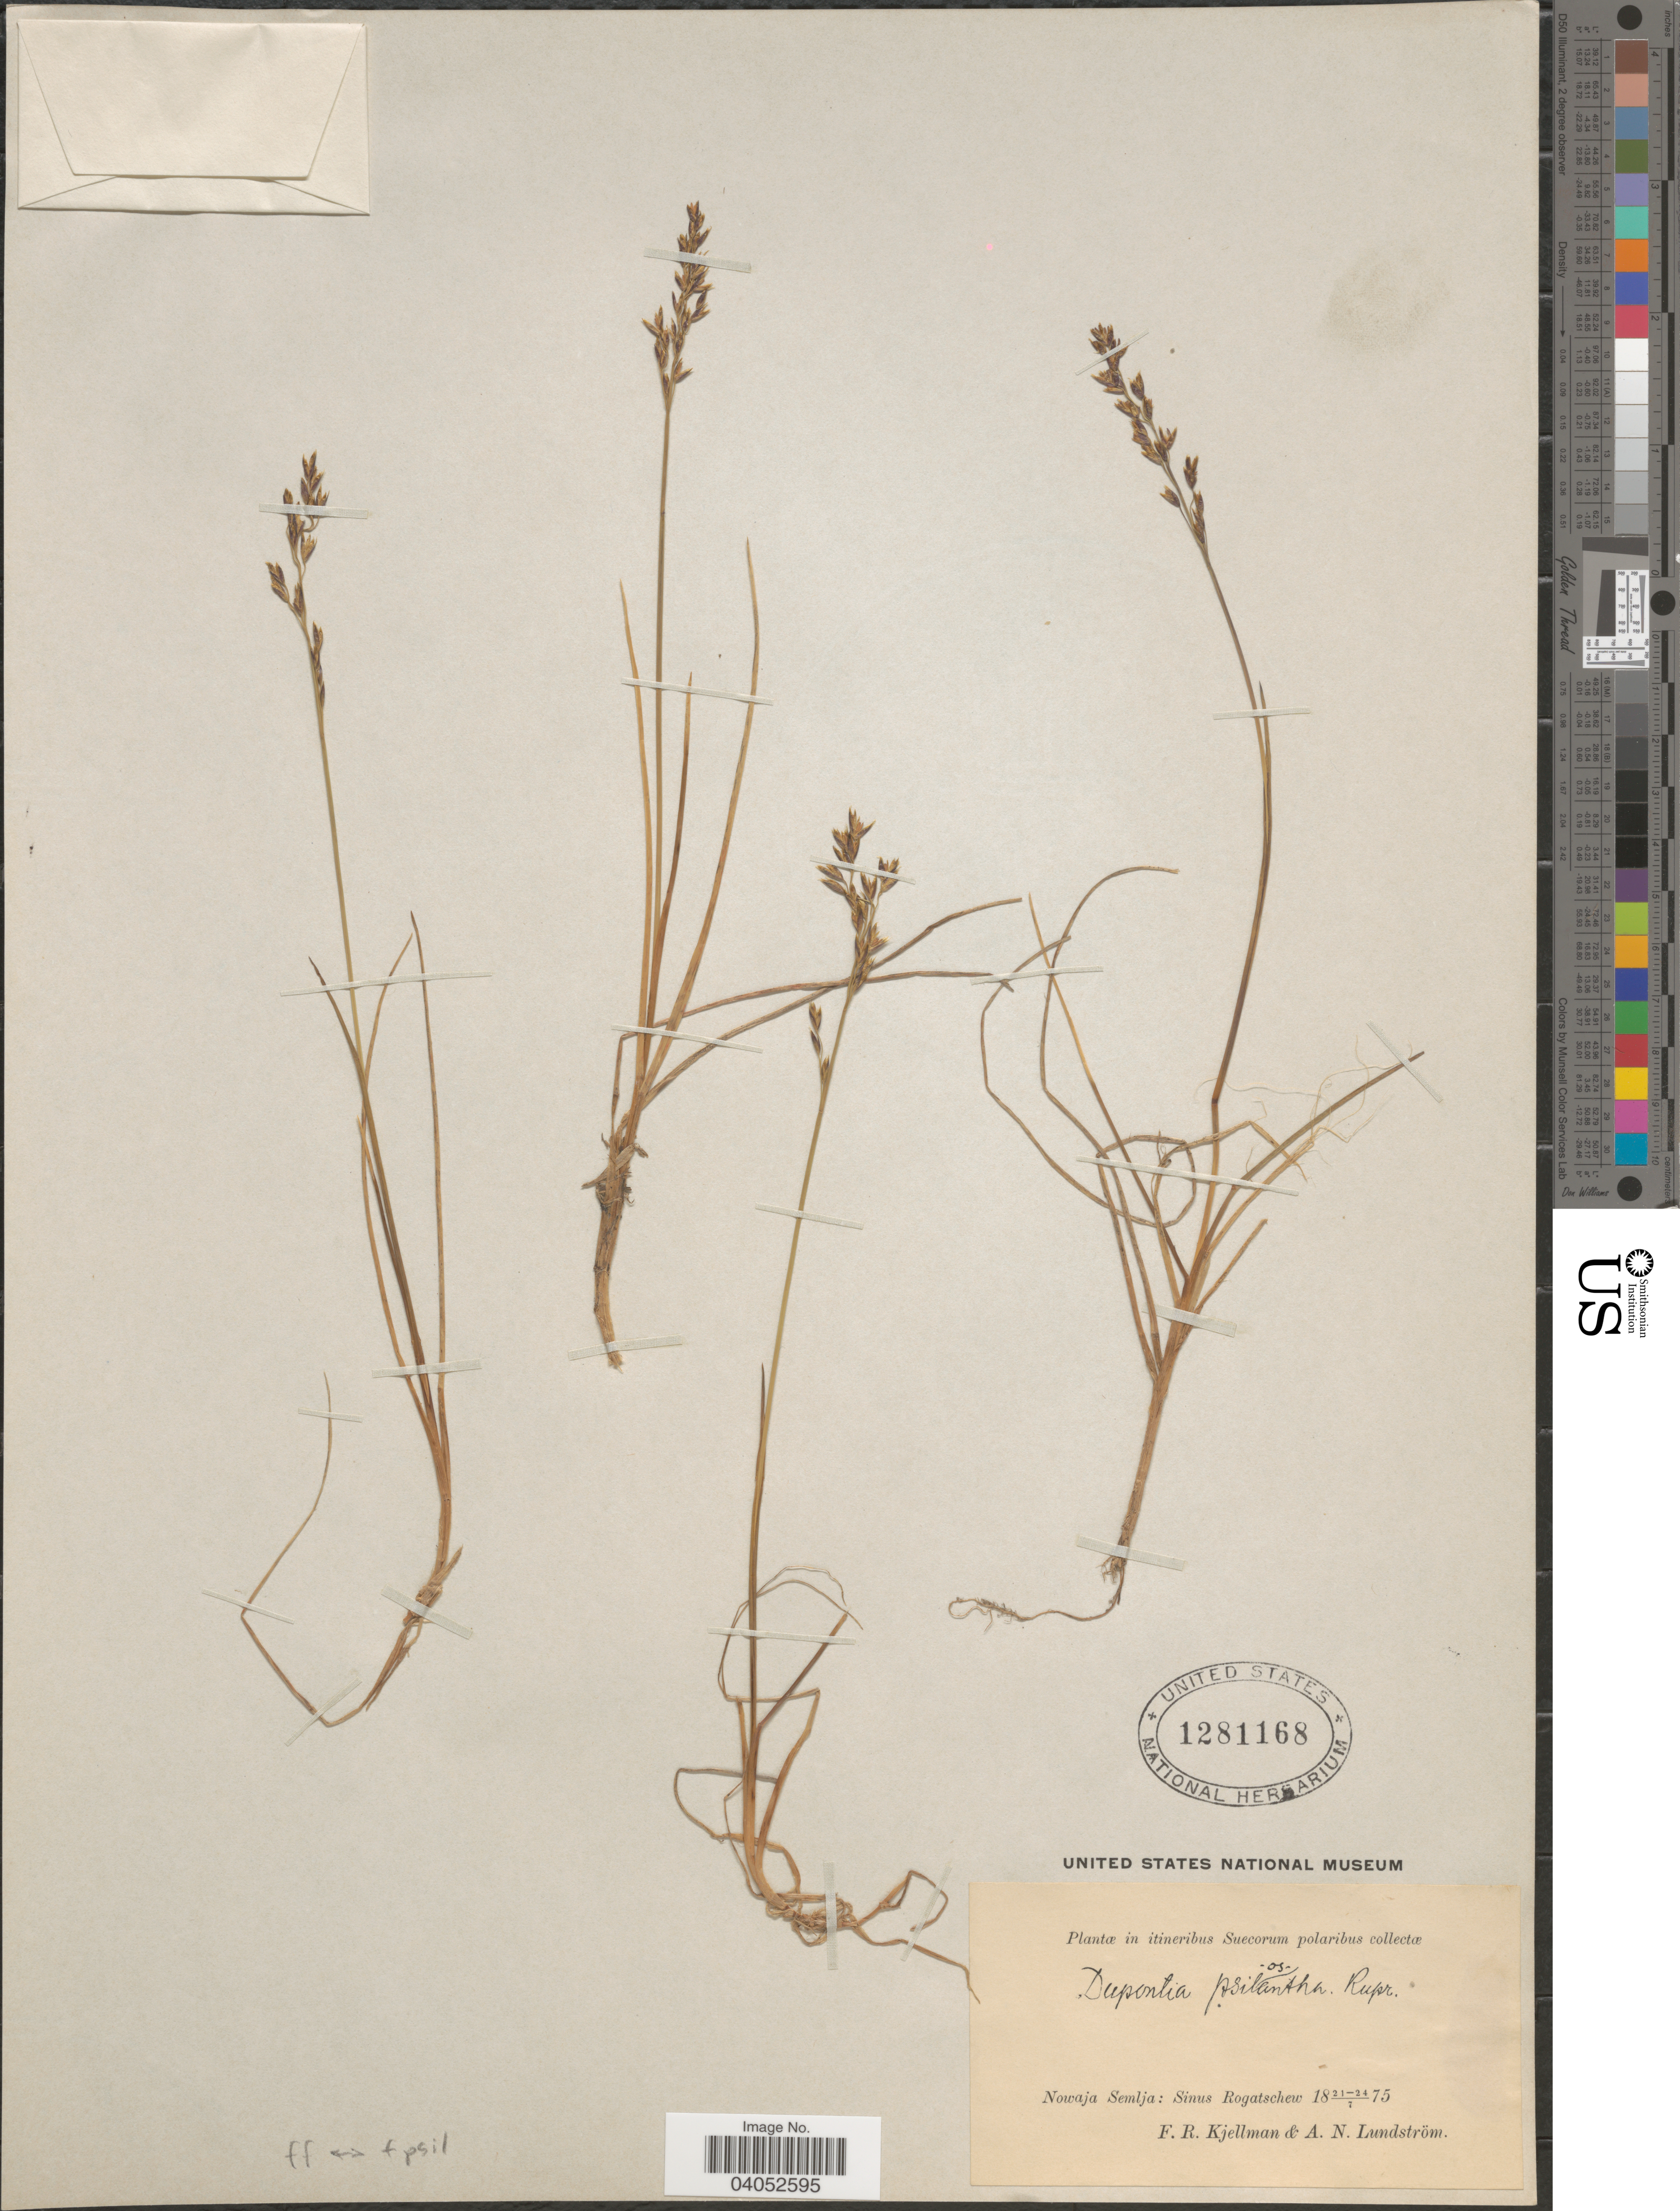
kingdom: Plantae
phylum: Tracheophyta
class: Liliopsida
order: Poales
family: Poaceae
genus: Dupontia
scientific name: Dupontia micrantha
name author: Holm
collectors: A. N. Lundstrom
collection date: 1875-07-21/1875-07-24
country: Russian Federation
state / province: Arkhangelsk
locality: Itineribus Suecorum polaribus. Nowaja Semlja: Sinus Rogatschew.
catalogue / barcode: US 1281168